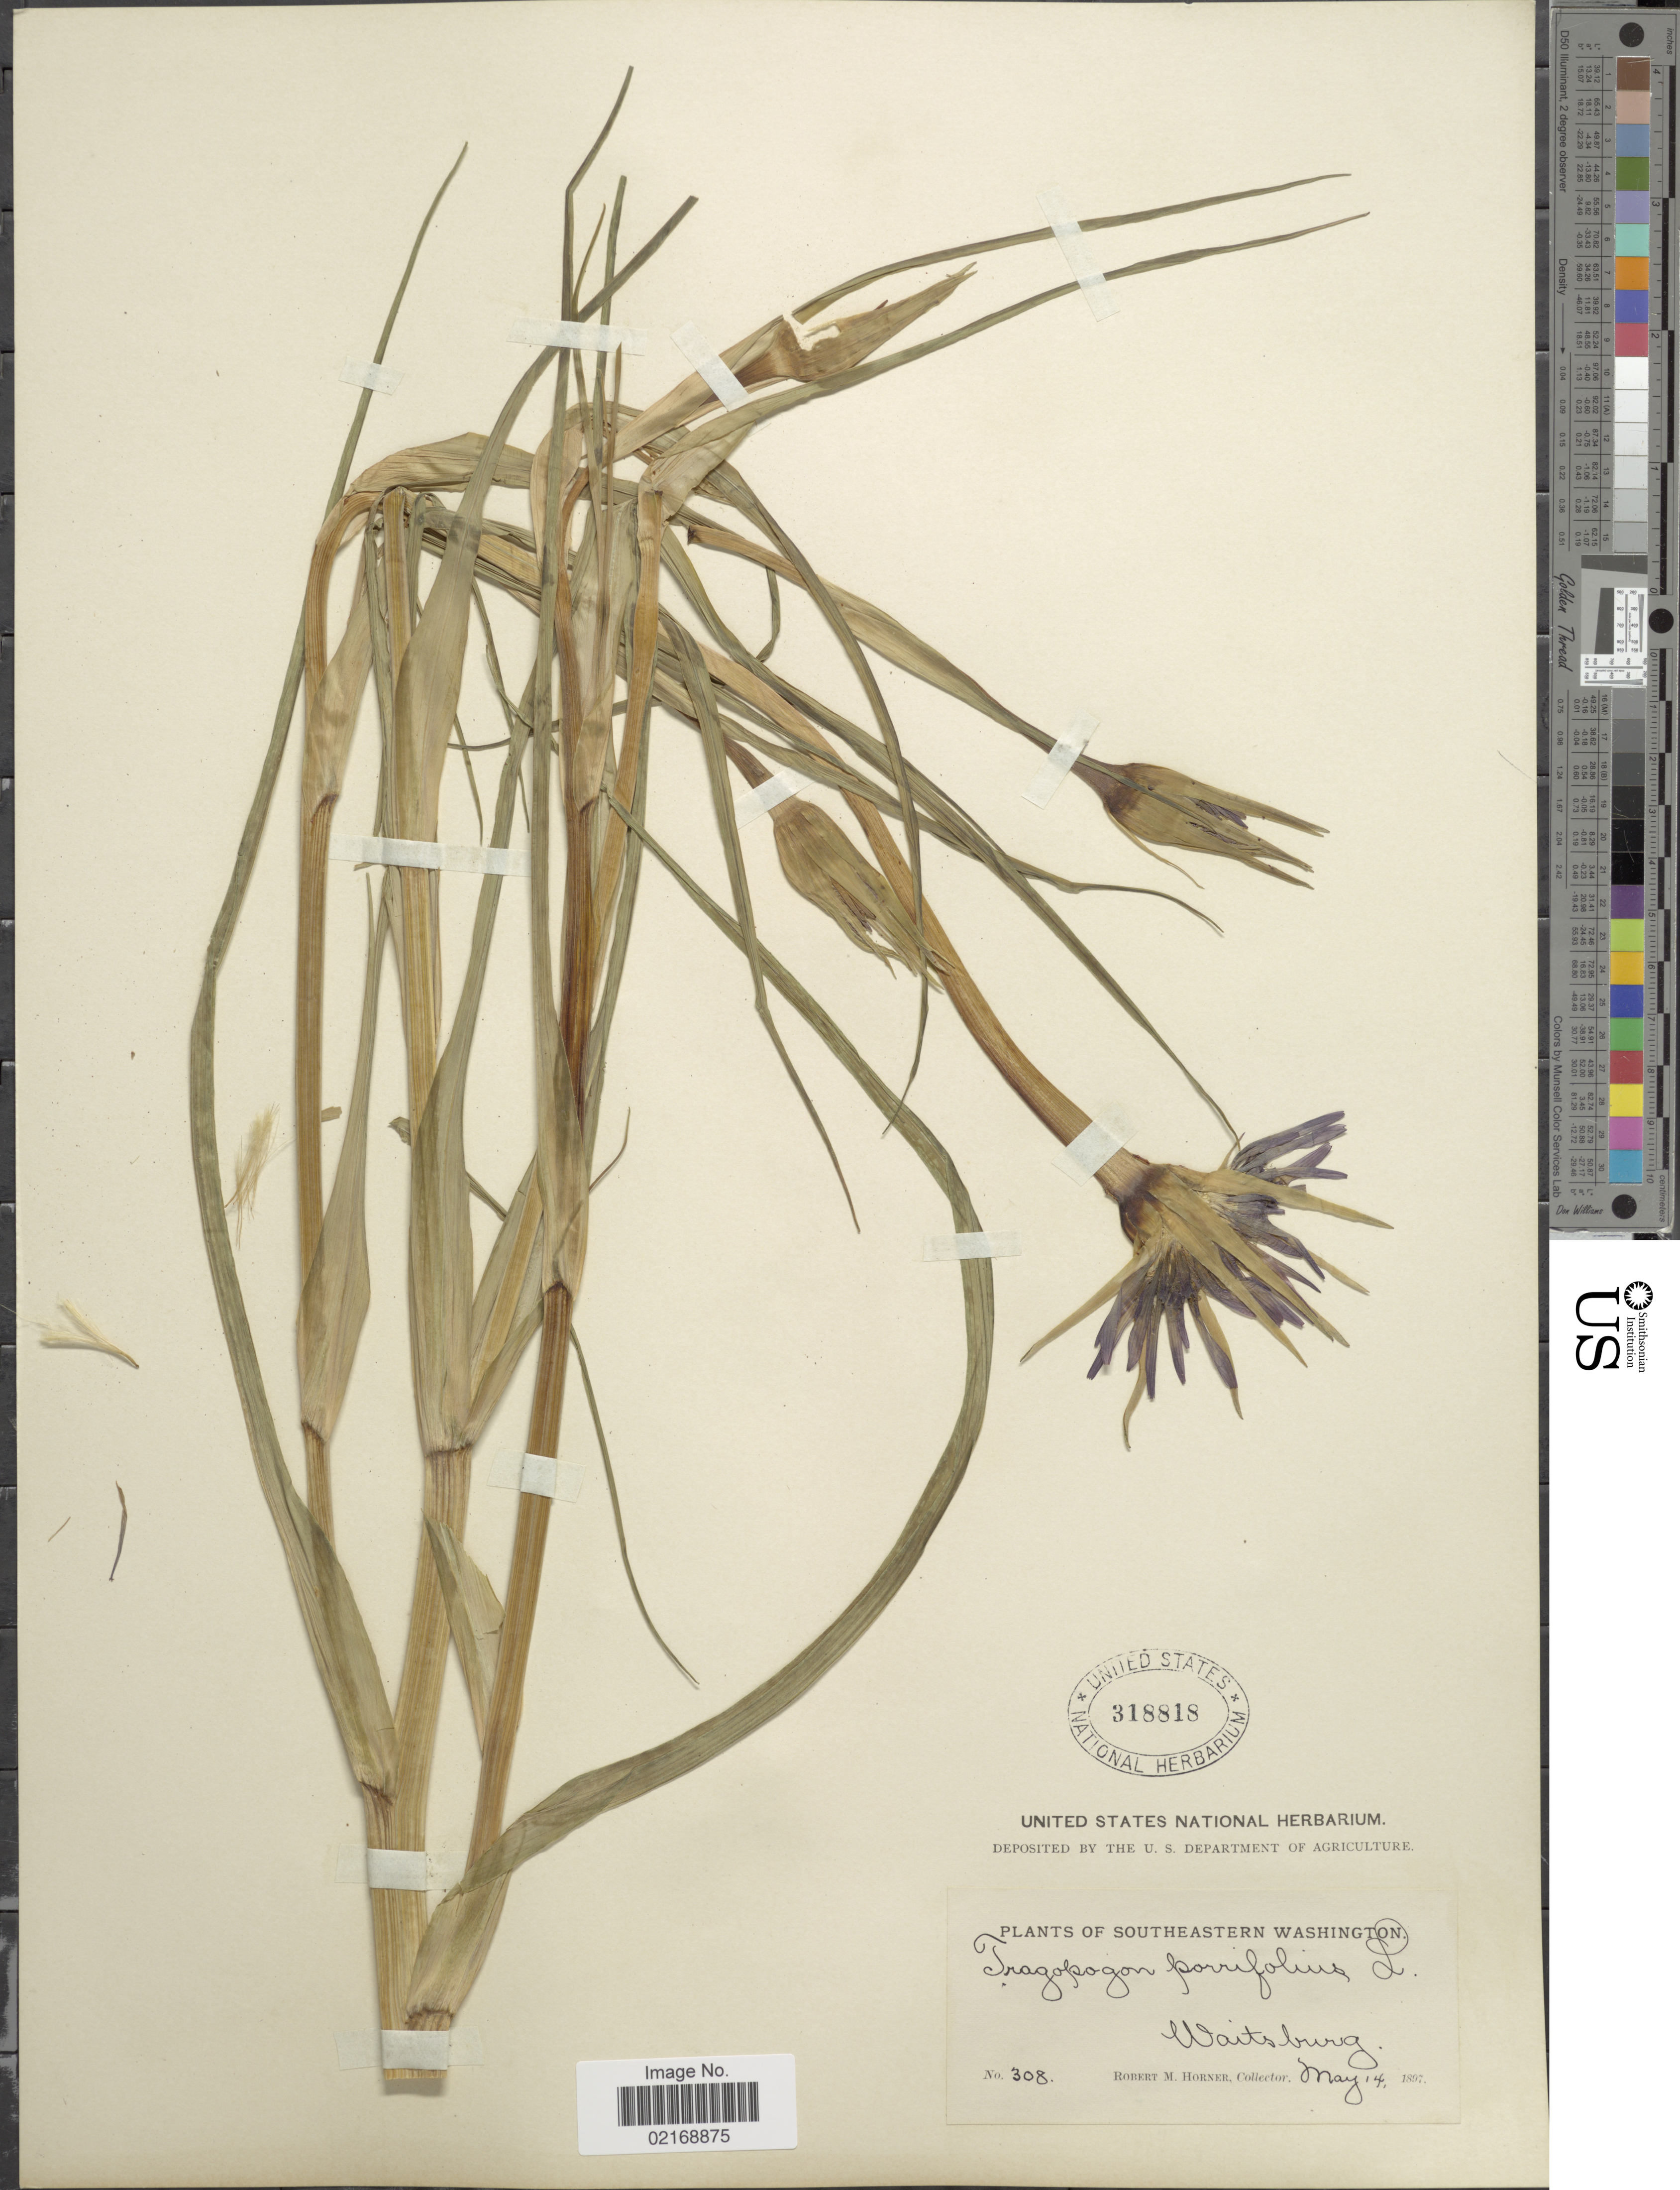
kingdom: Plantae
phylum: Tracheophyta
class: Magnoliopsida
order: Asterales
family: Asteraceae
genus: Tragopogon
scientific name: Tragopogon porrifolius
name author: L.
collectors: R. Horner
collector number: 308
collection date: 1897-05-14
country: United States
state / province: Washington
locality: Southeastern Washington. Waitsburg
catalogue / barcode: US 318818